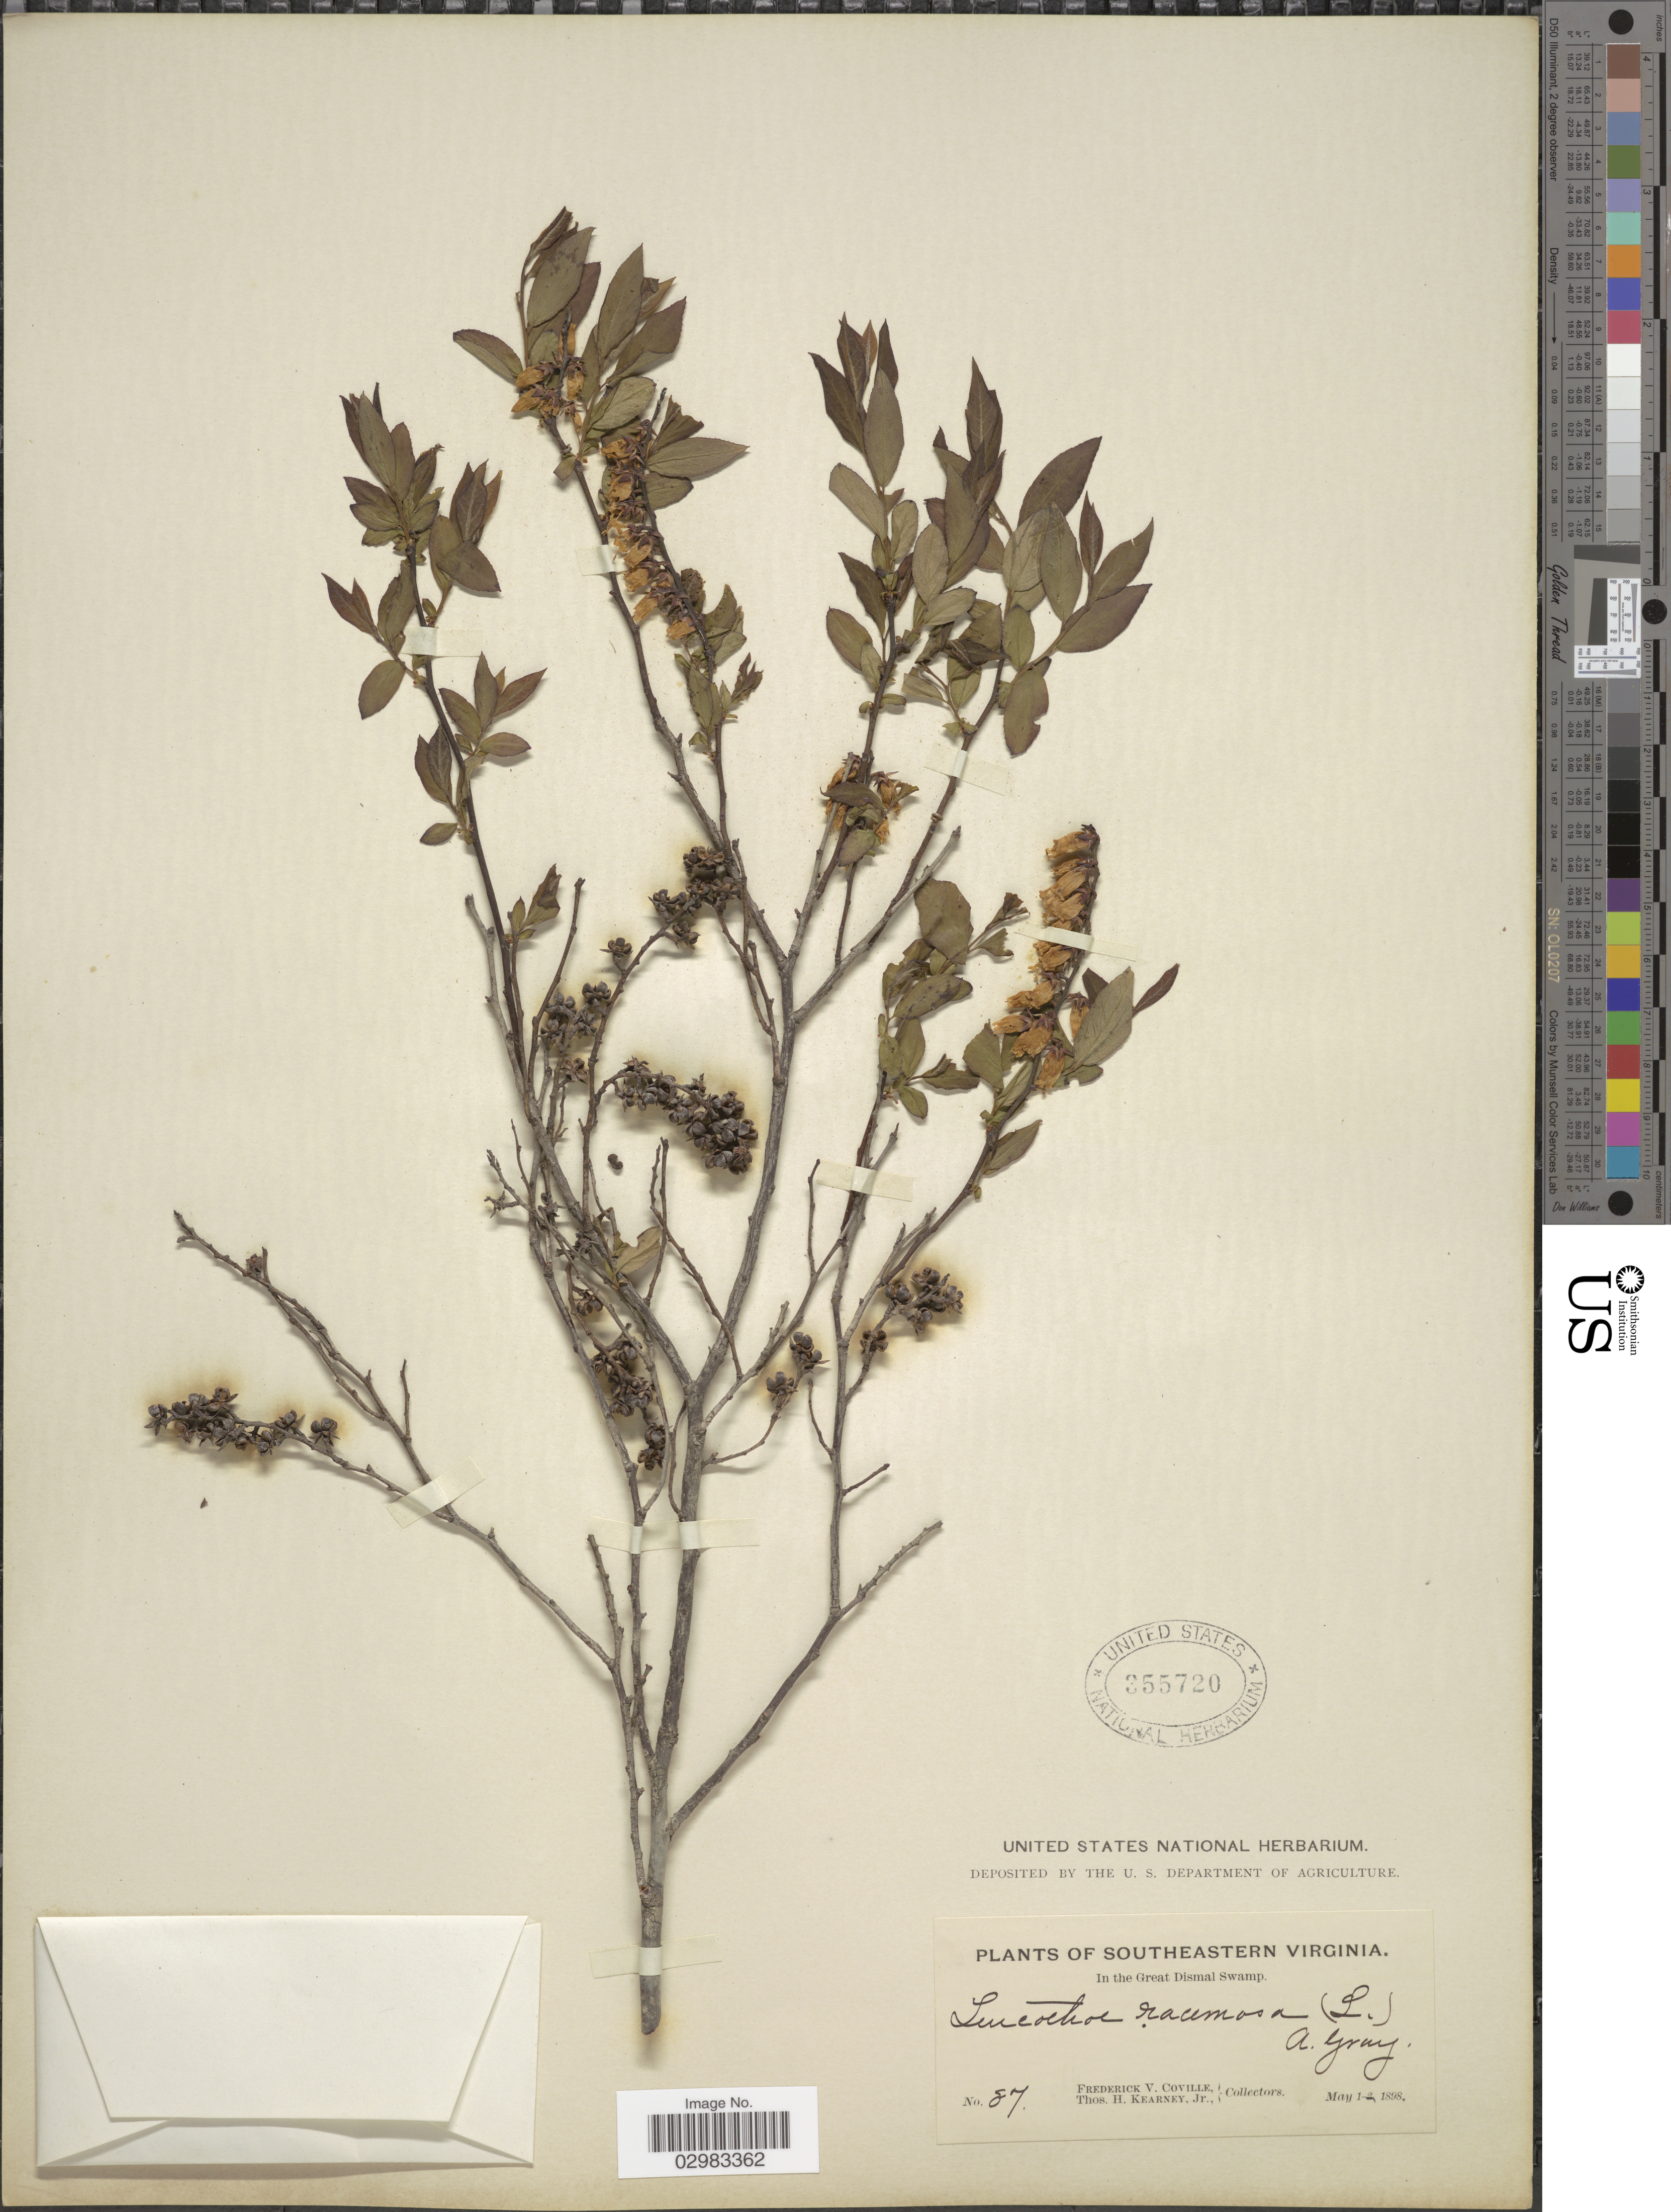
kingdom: Plantae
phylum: Tracheophyta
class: Magnoliopsida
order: Ericales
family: Ericaceae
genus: Leucothoe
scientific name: Leucothoë racemosa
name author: (L.) A. Gray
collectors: F. V. Coville & T. H. Kearney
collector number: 87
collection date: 1898-05-01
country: United States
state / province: Virginia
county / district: City of Chesapeake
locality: Southeastern Virginia. In the Great Dismal Swamp.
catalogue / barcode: US 355720